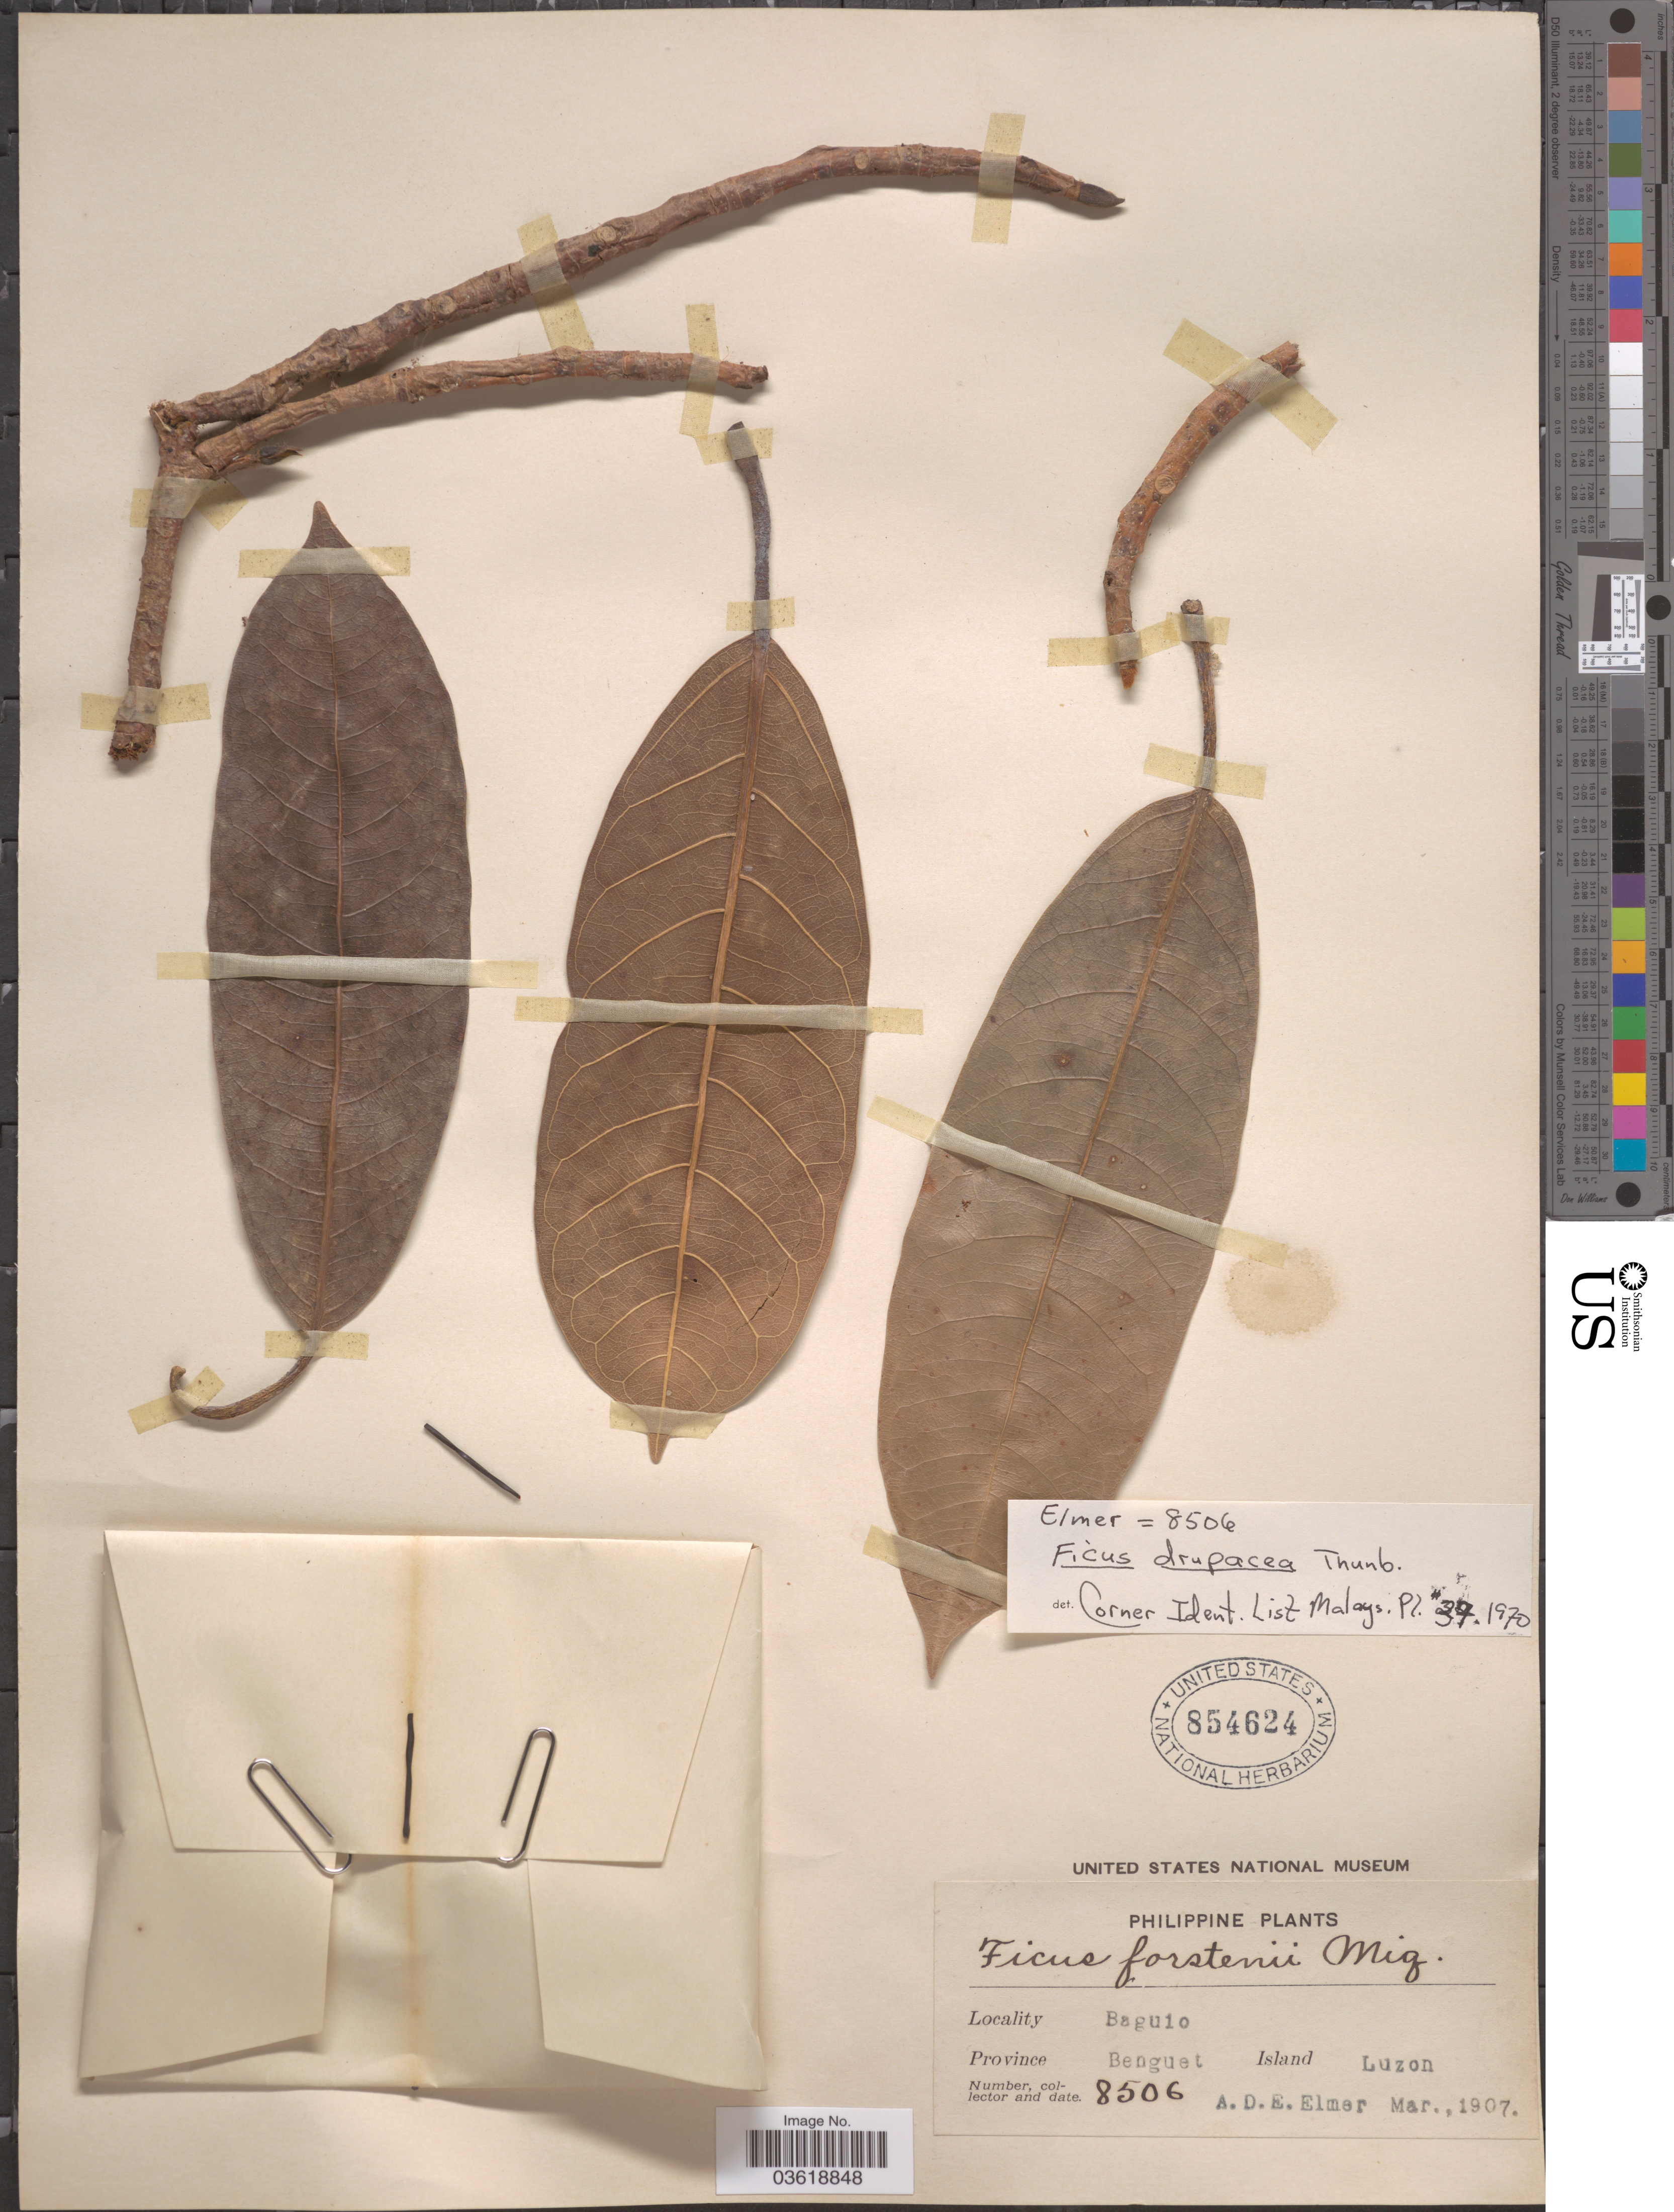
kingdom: Plantae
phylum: Tracheophyta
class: Magnoliopsida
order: Rosales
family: Moraceae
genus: Ficus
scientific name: Ficus drupacea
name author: Thunb.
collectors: A. D. E. Elmer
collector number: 8506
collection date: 1907-03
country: Philippines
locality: Baguio. Province Benguet. Island Luzon.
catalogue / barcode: US 854624